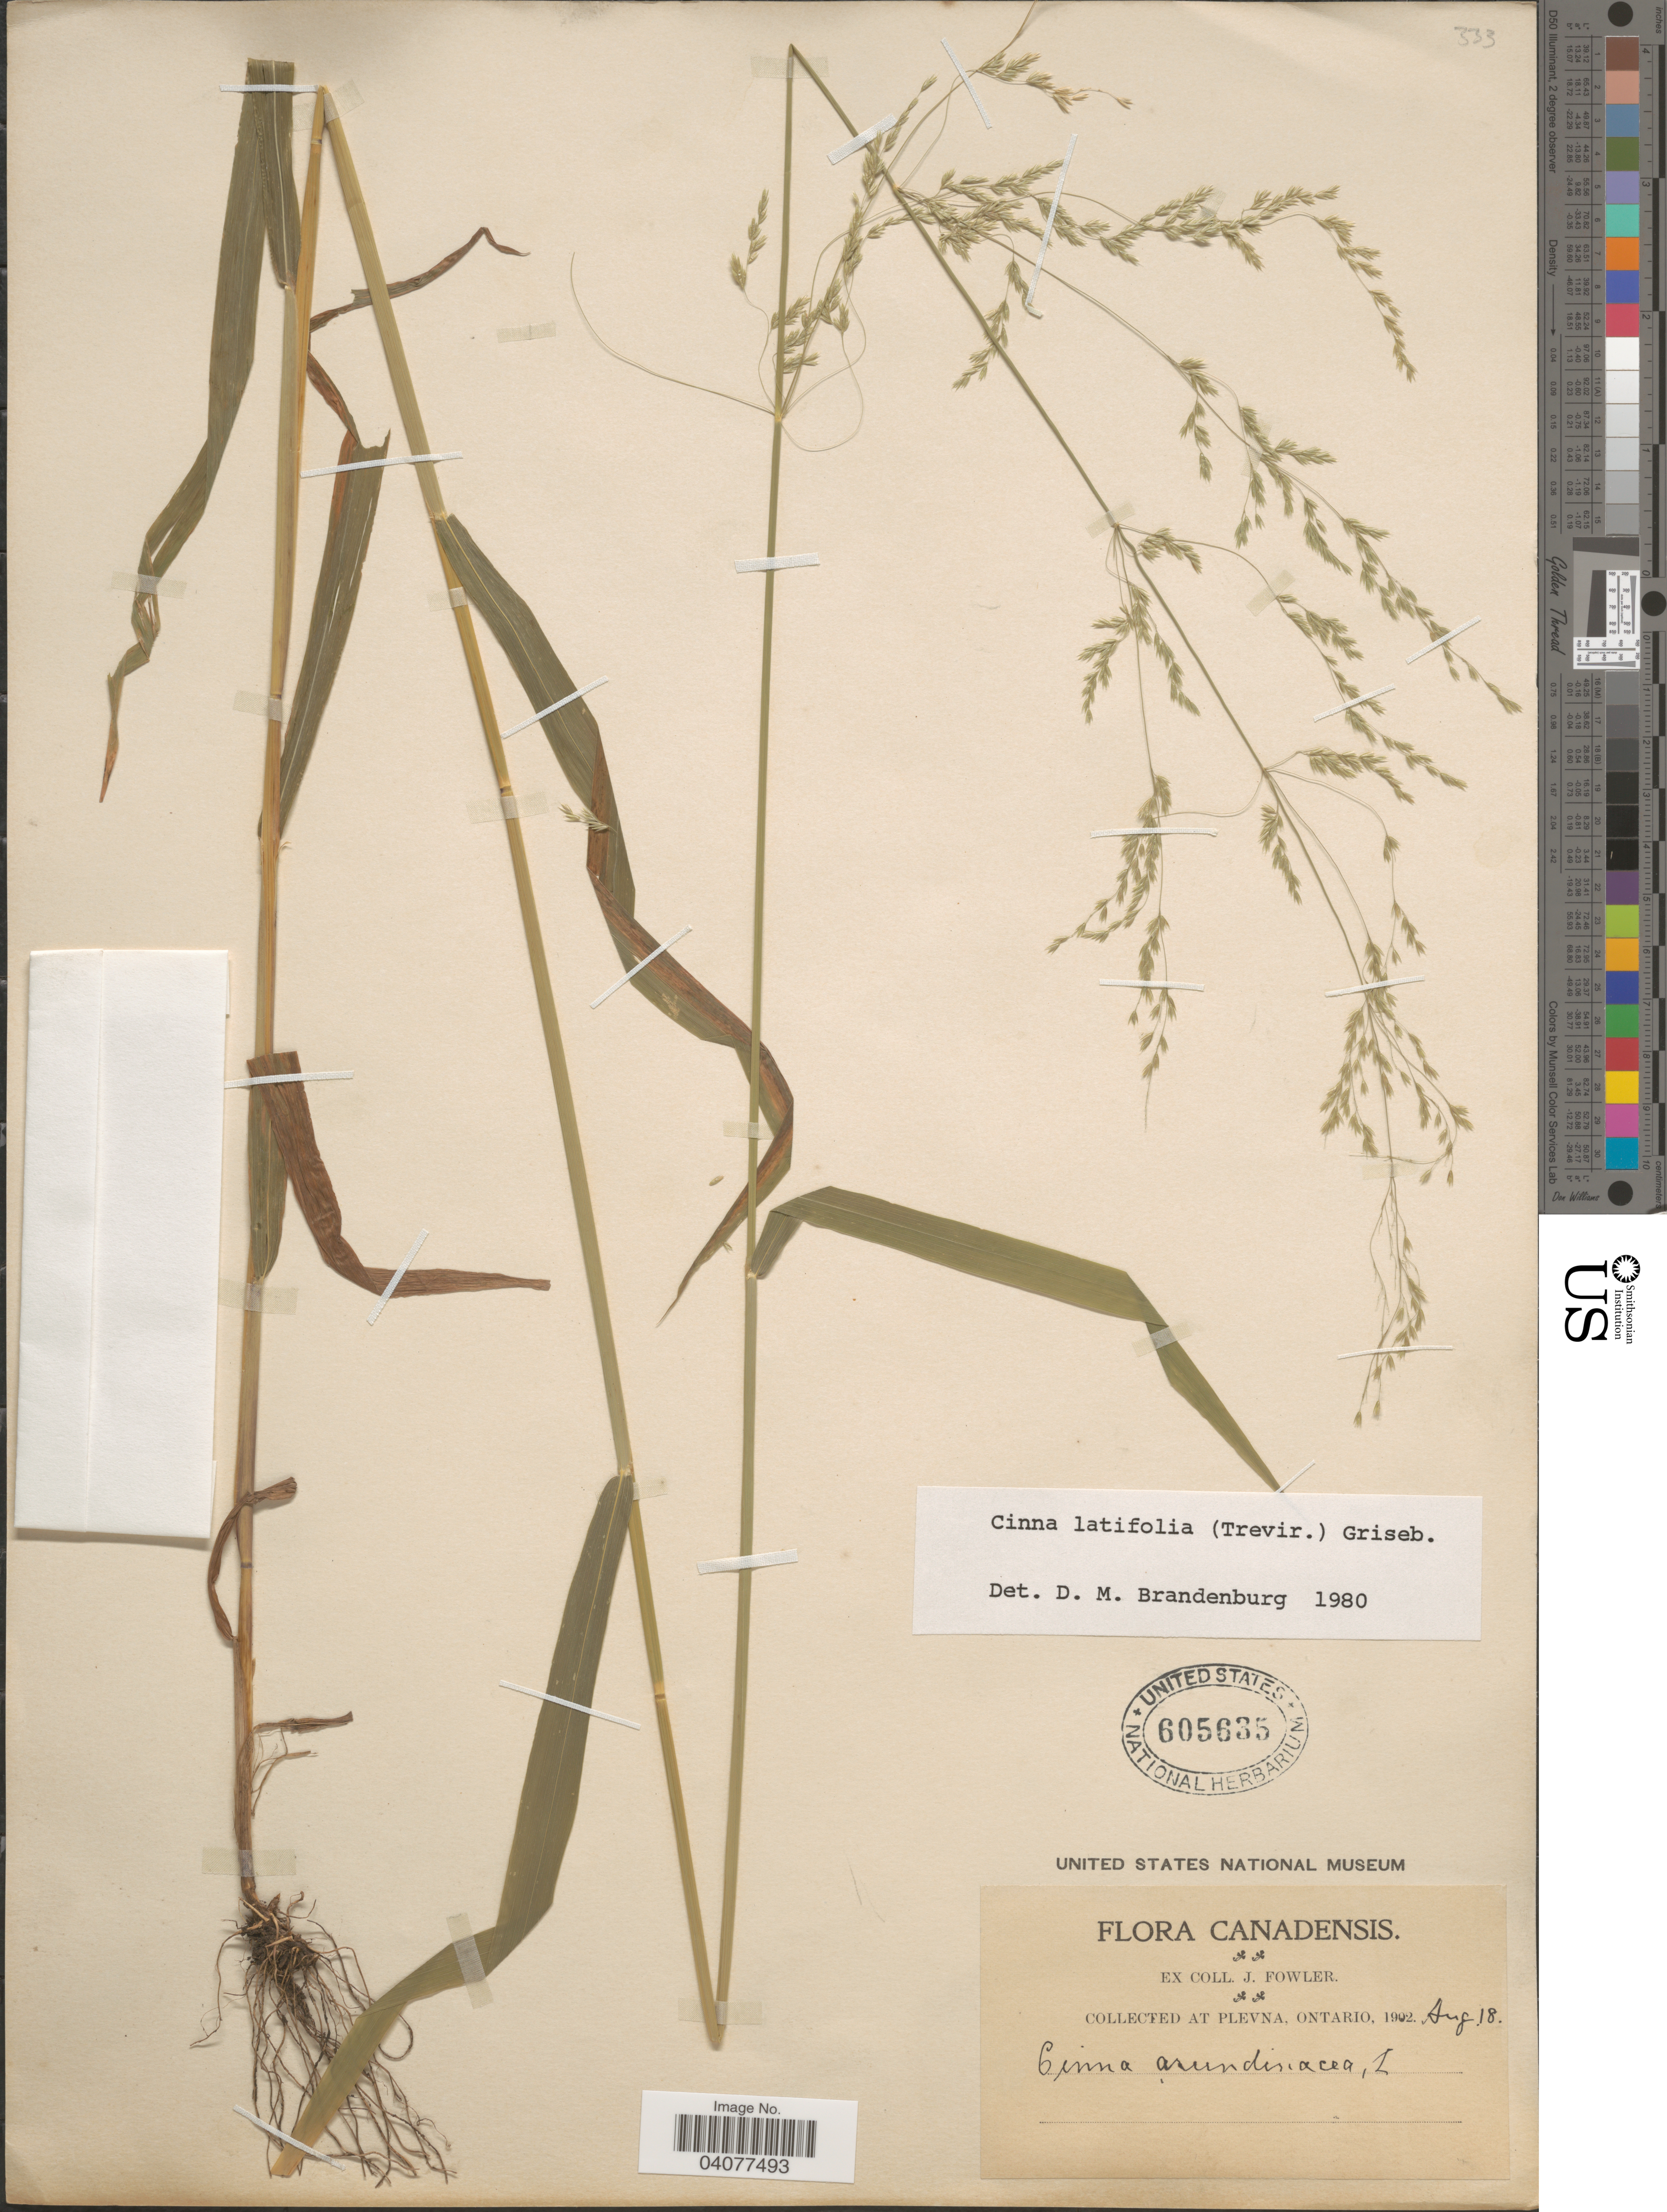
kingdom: Plantae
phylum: Tracheophyta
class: Liliopsida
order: Poales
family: Poaceae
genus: Cinna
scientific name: Cinna latifolia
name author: (Trevir. ex Goeppert) Griseb.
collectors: ex herb. J. Fowler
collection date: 1902-08-18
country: Canada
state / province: Ontario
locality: At Plevna.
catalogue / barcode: US 605635